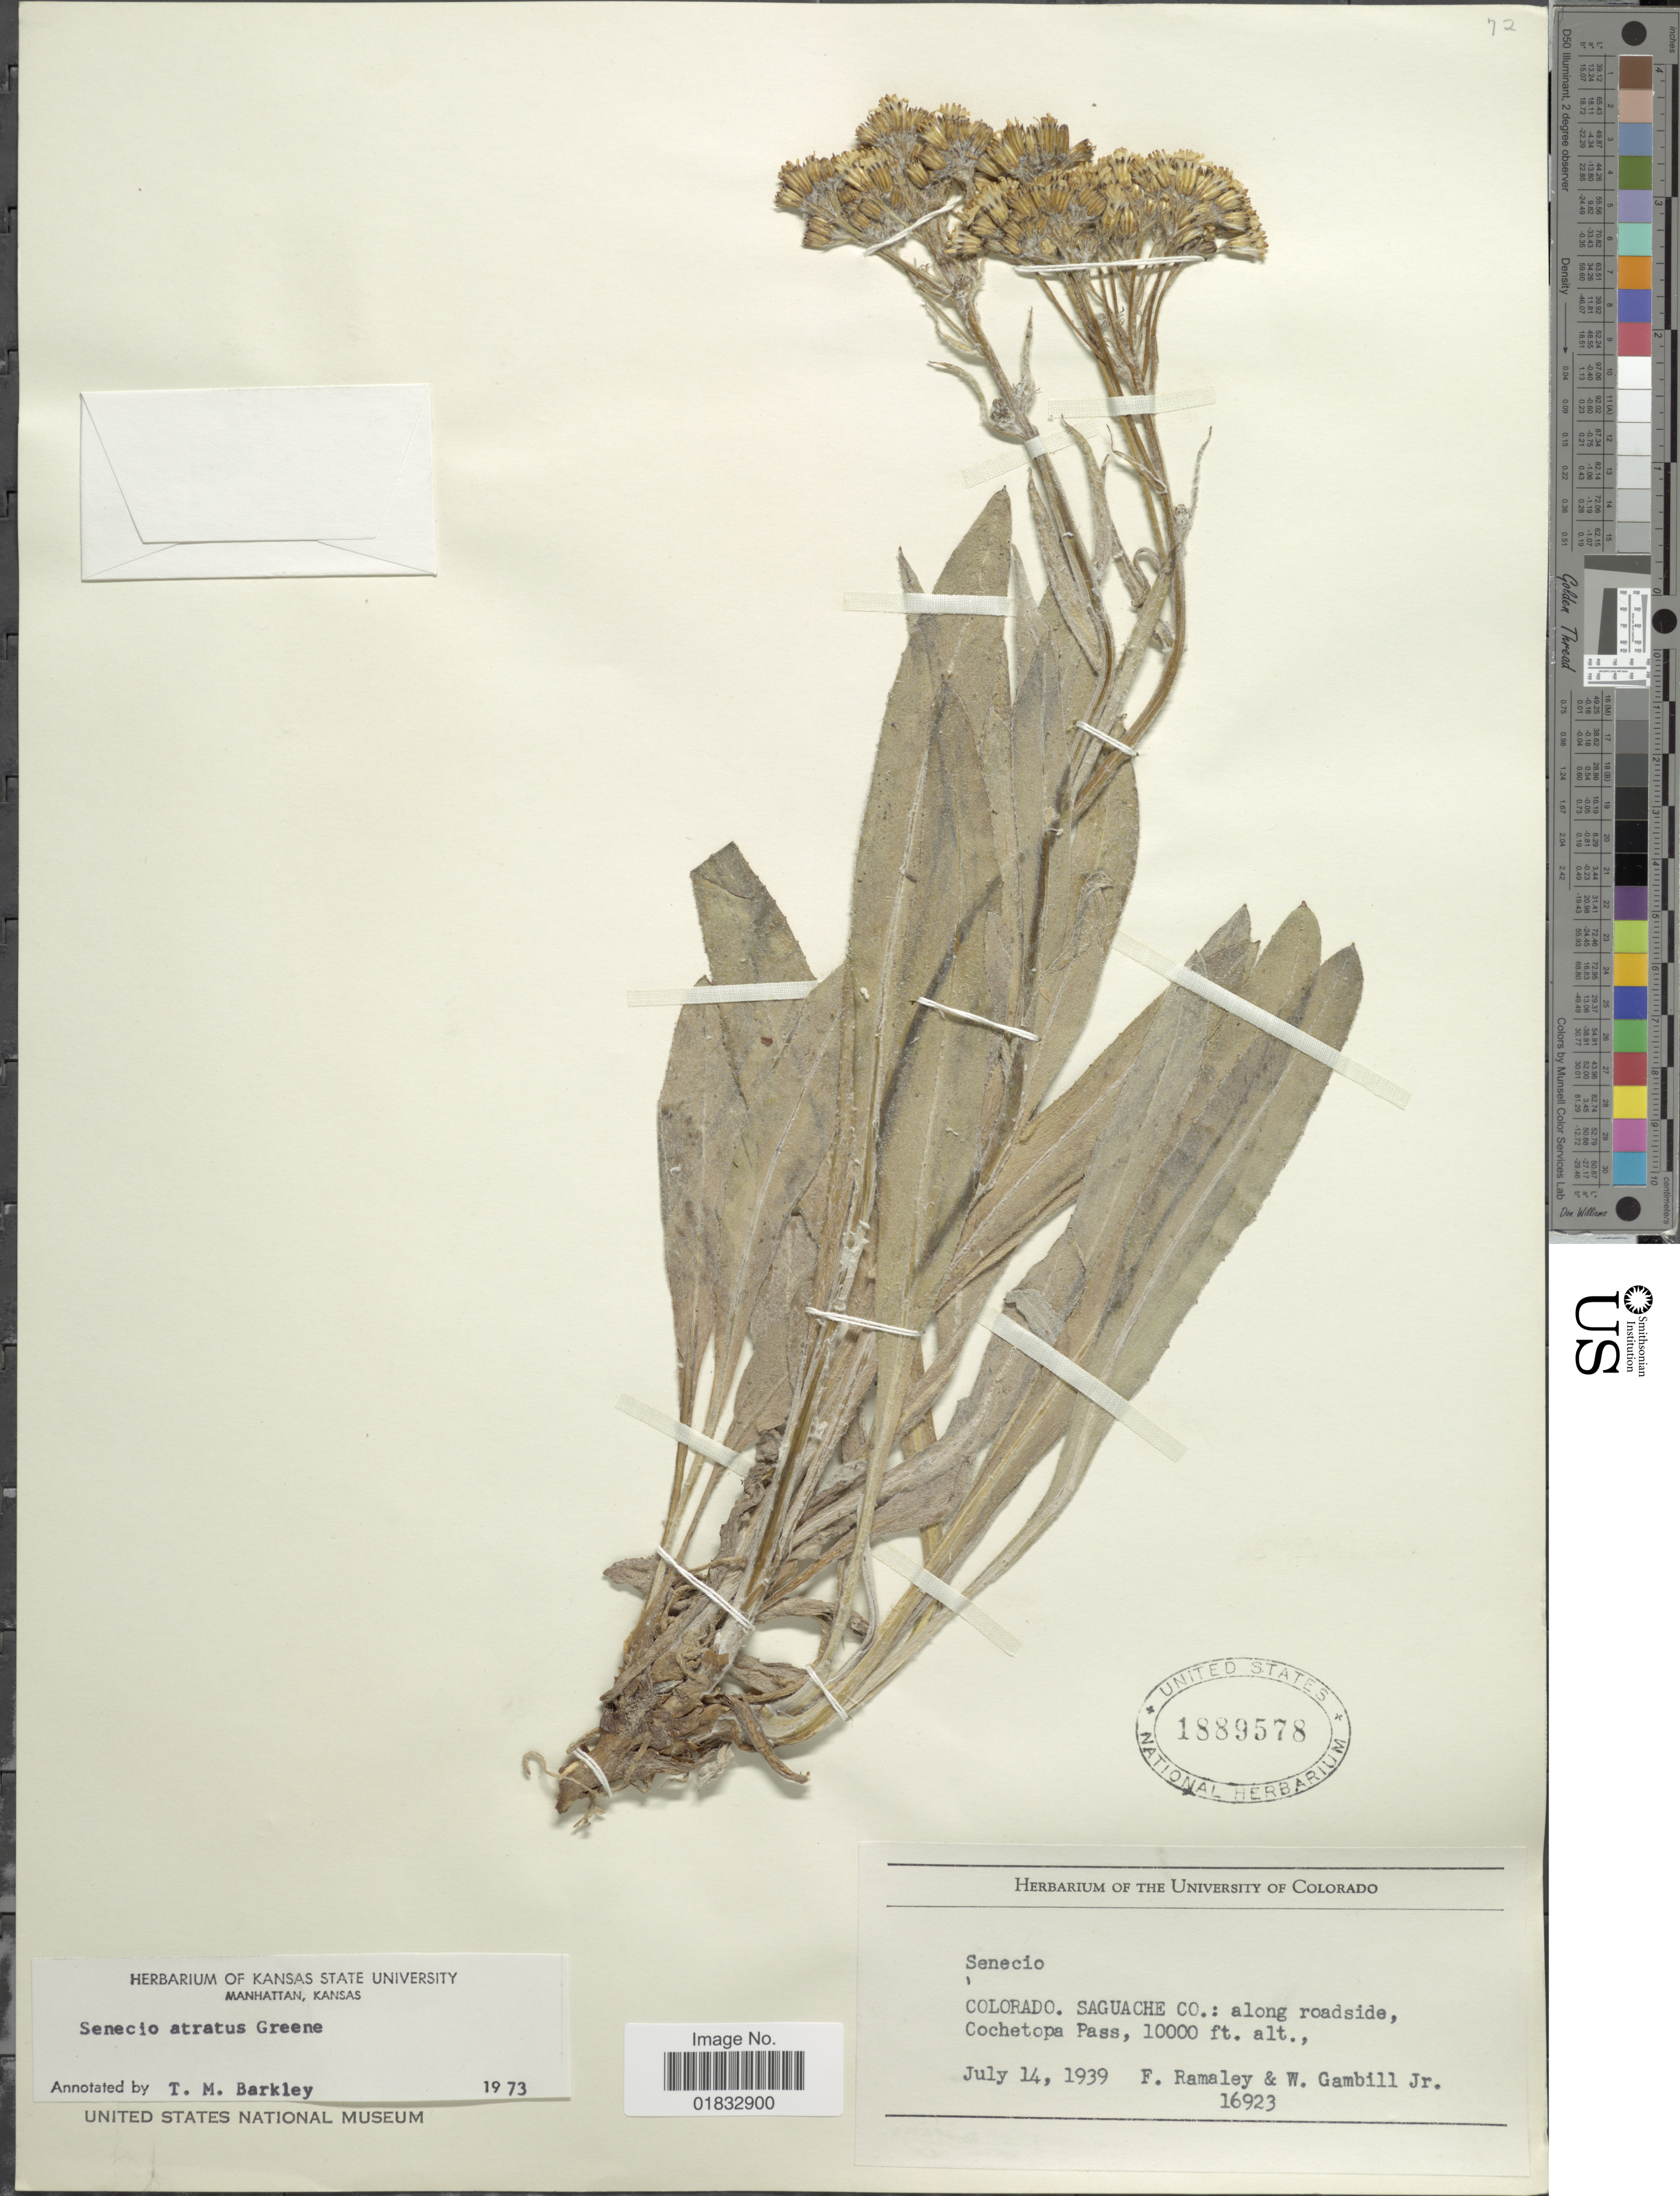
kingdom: Plantae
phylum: Tracheophyta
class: Magnoliopsida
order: Asterales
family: Asteraceae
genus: Senecio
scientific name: Senecio atratus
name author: Greene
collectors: F. Ramaley & W. Gambill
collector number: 16923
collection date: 1939-07-14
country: United States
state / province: Colorado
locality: Saguache Co.: along roadisde, Cochetopa Pass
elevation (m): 3048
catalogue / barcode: US 1889578